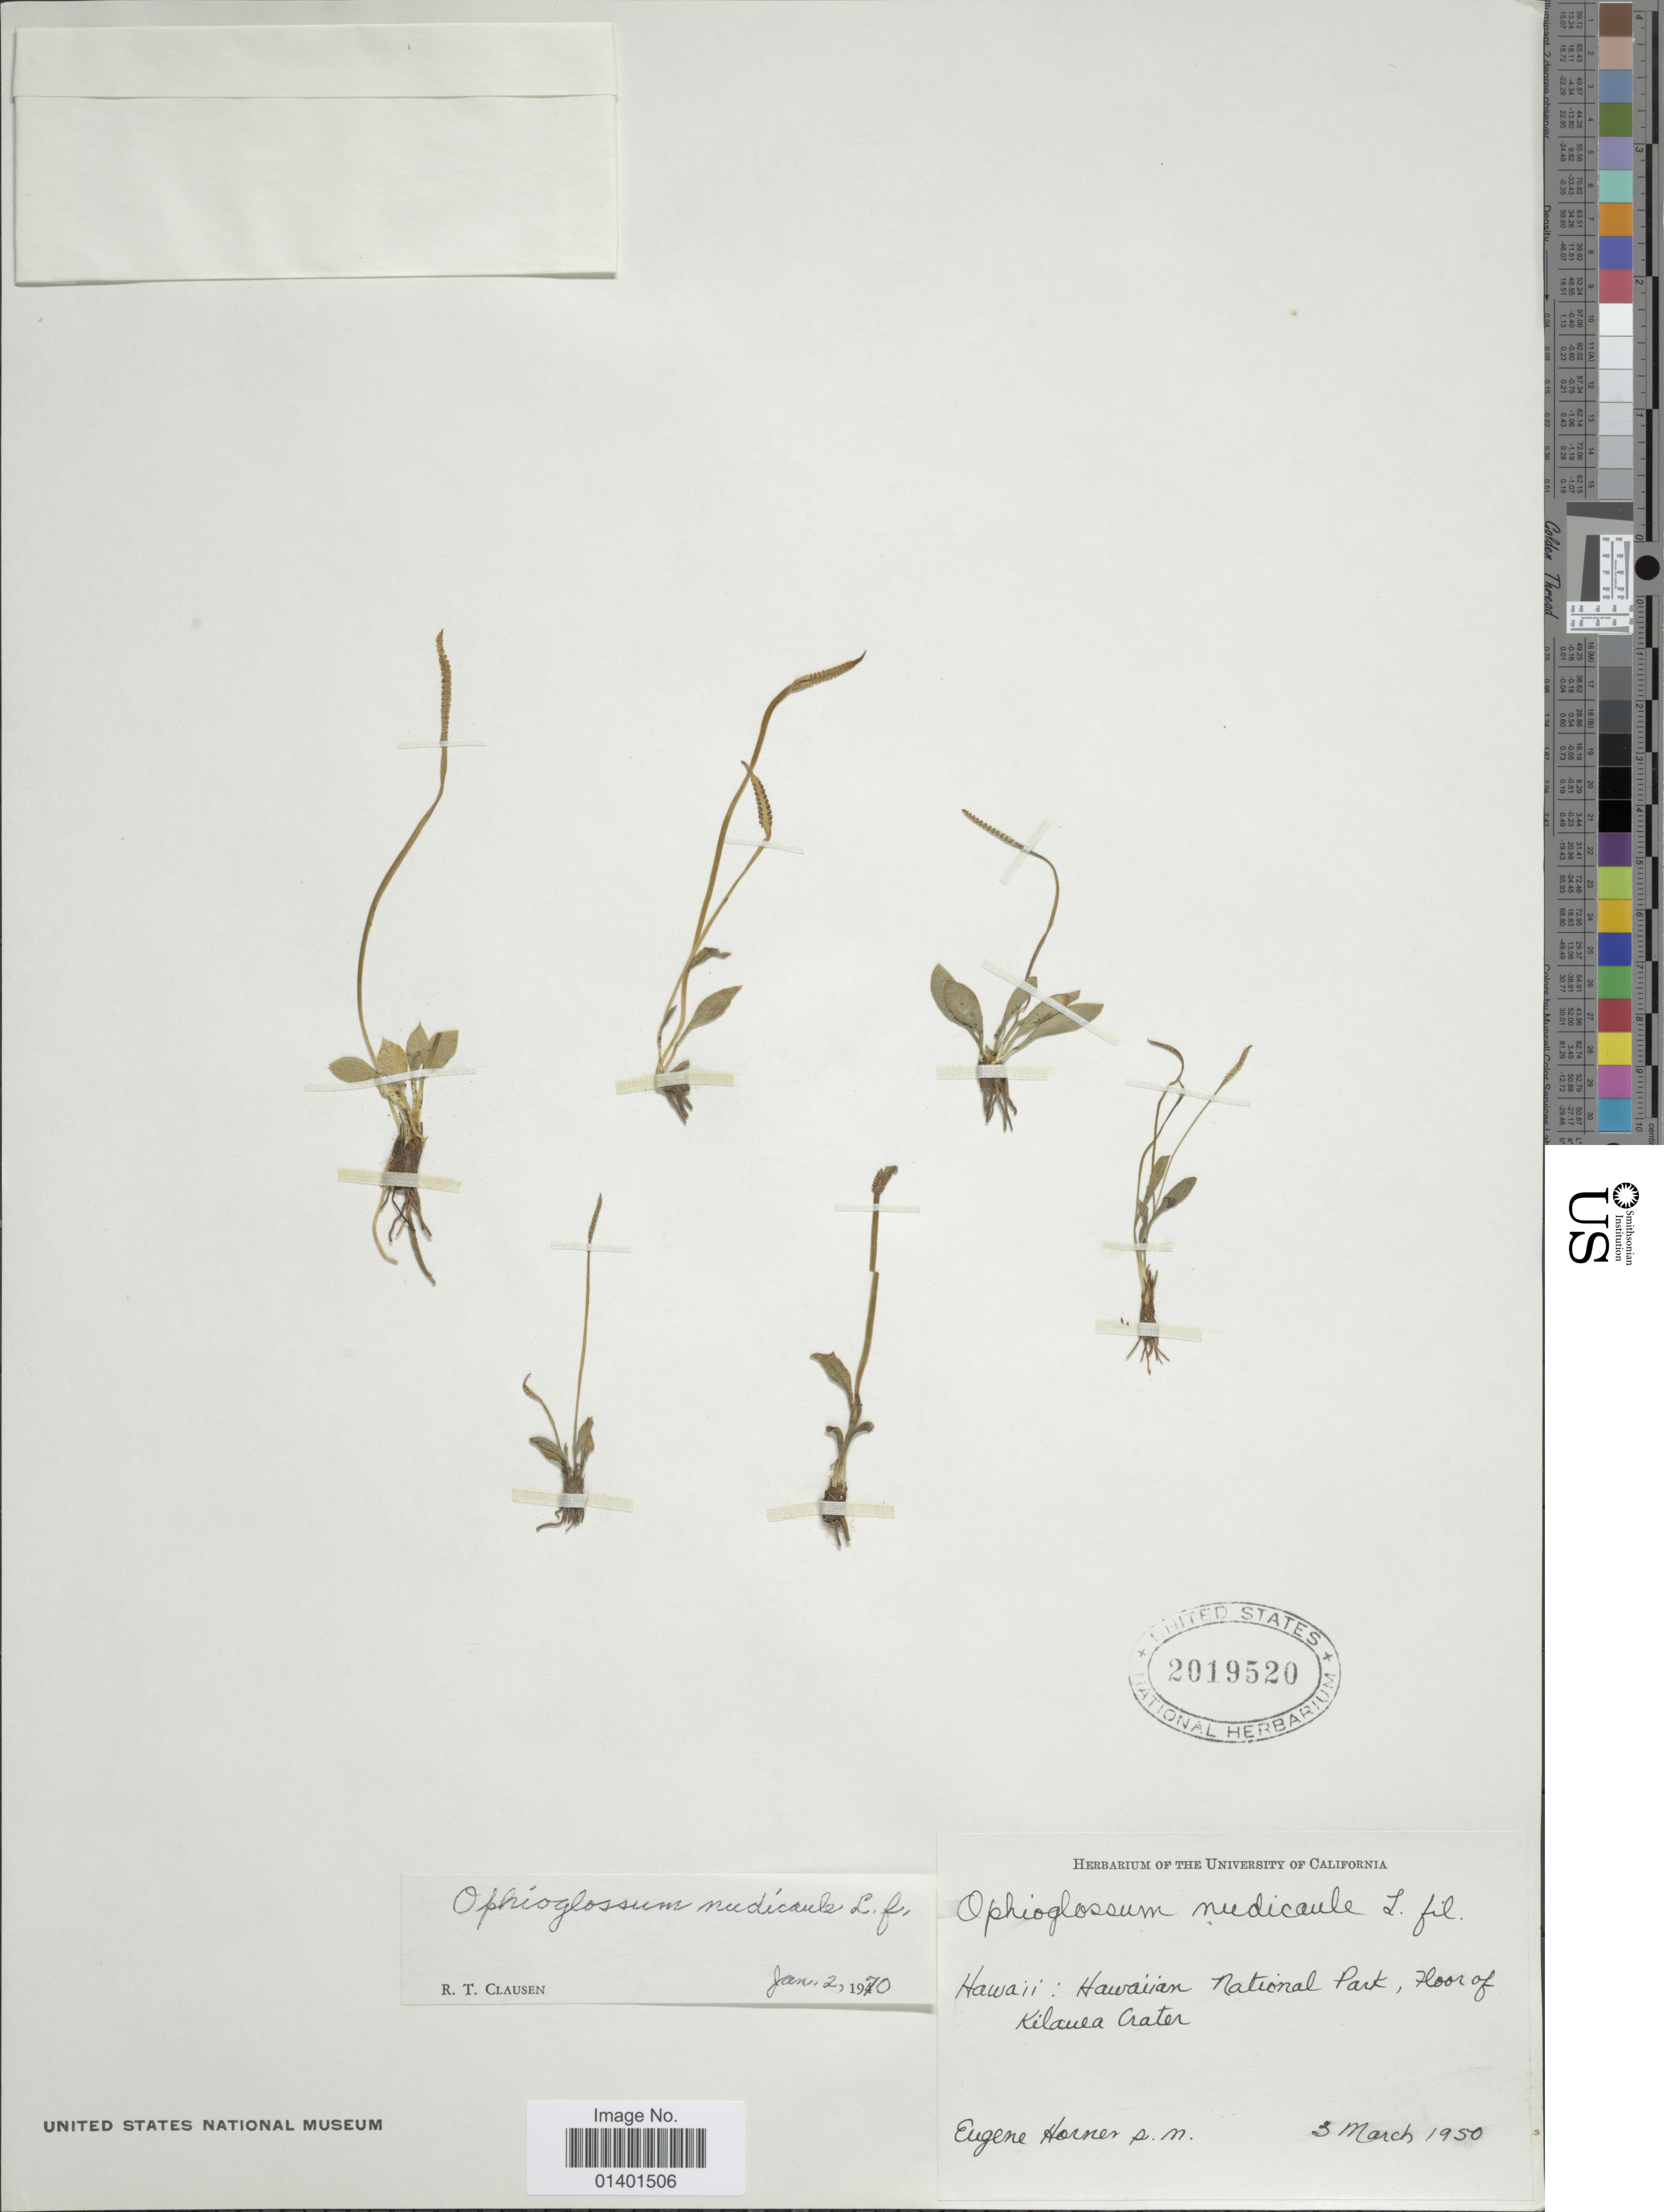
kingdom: Plantae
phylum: Tracheophyta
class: Polypodiopsida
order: Ophioglossales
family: Ophioglossaceae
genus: Ophioglossum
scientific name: Ophioglossum nudicaule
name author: L. f.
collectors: E. Horner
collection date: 1950-03-03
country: United States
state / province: Hawaii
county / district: Hawaii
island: Hawaii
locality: Hawaiian National Park, floor of Kilauea Crater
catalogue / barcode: US 2019520